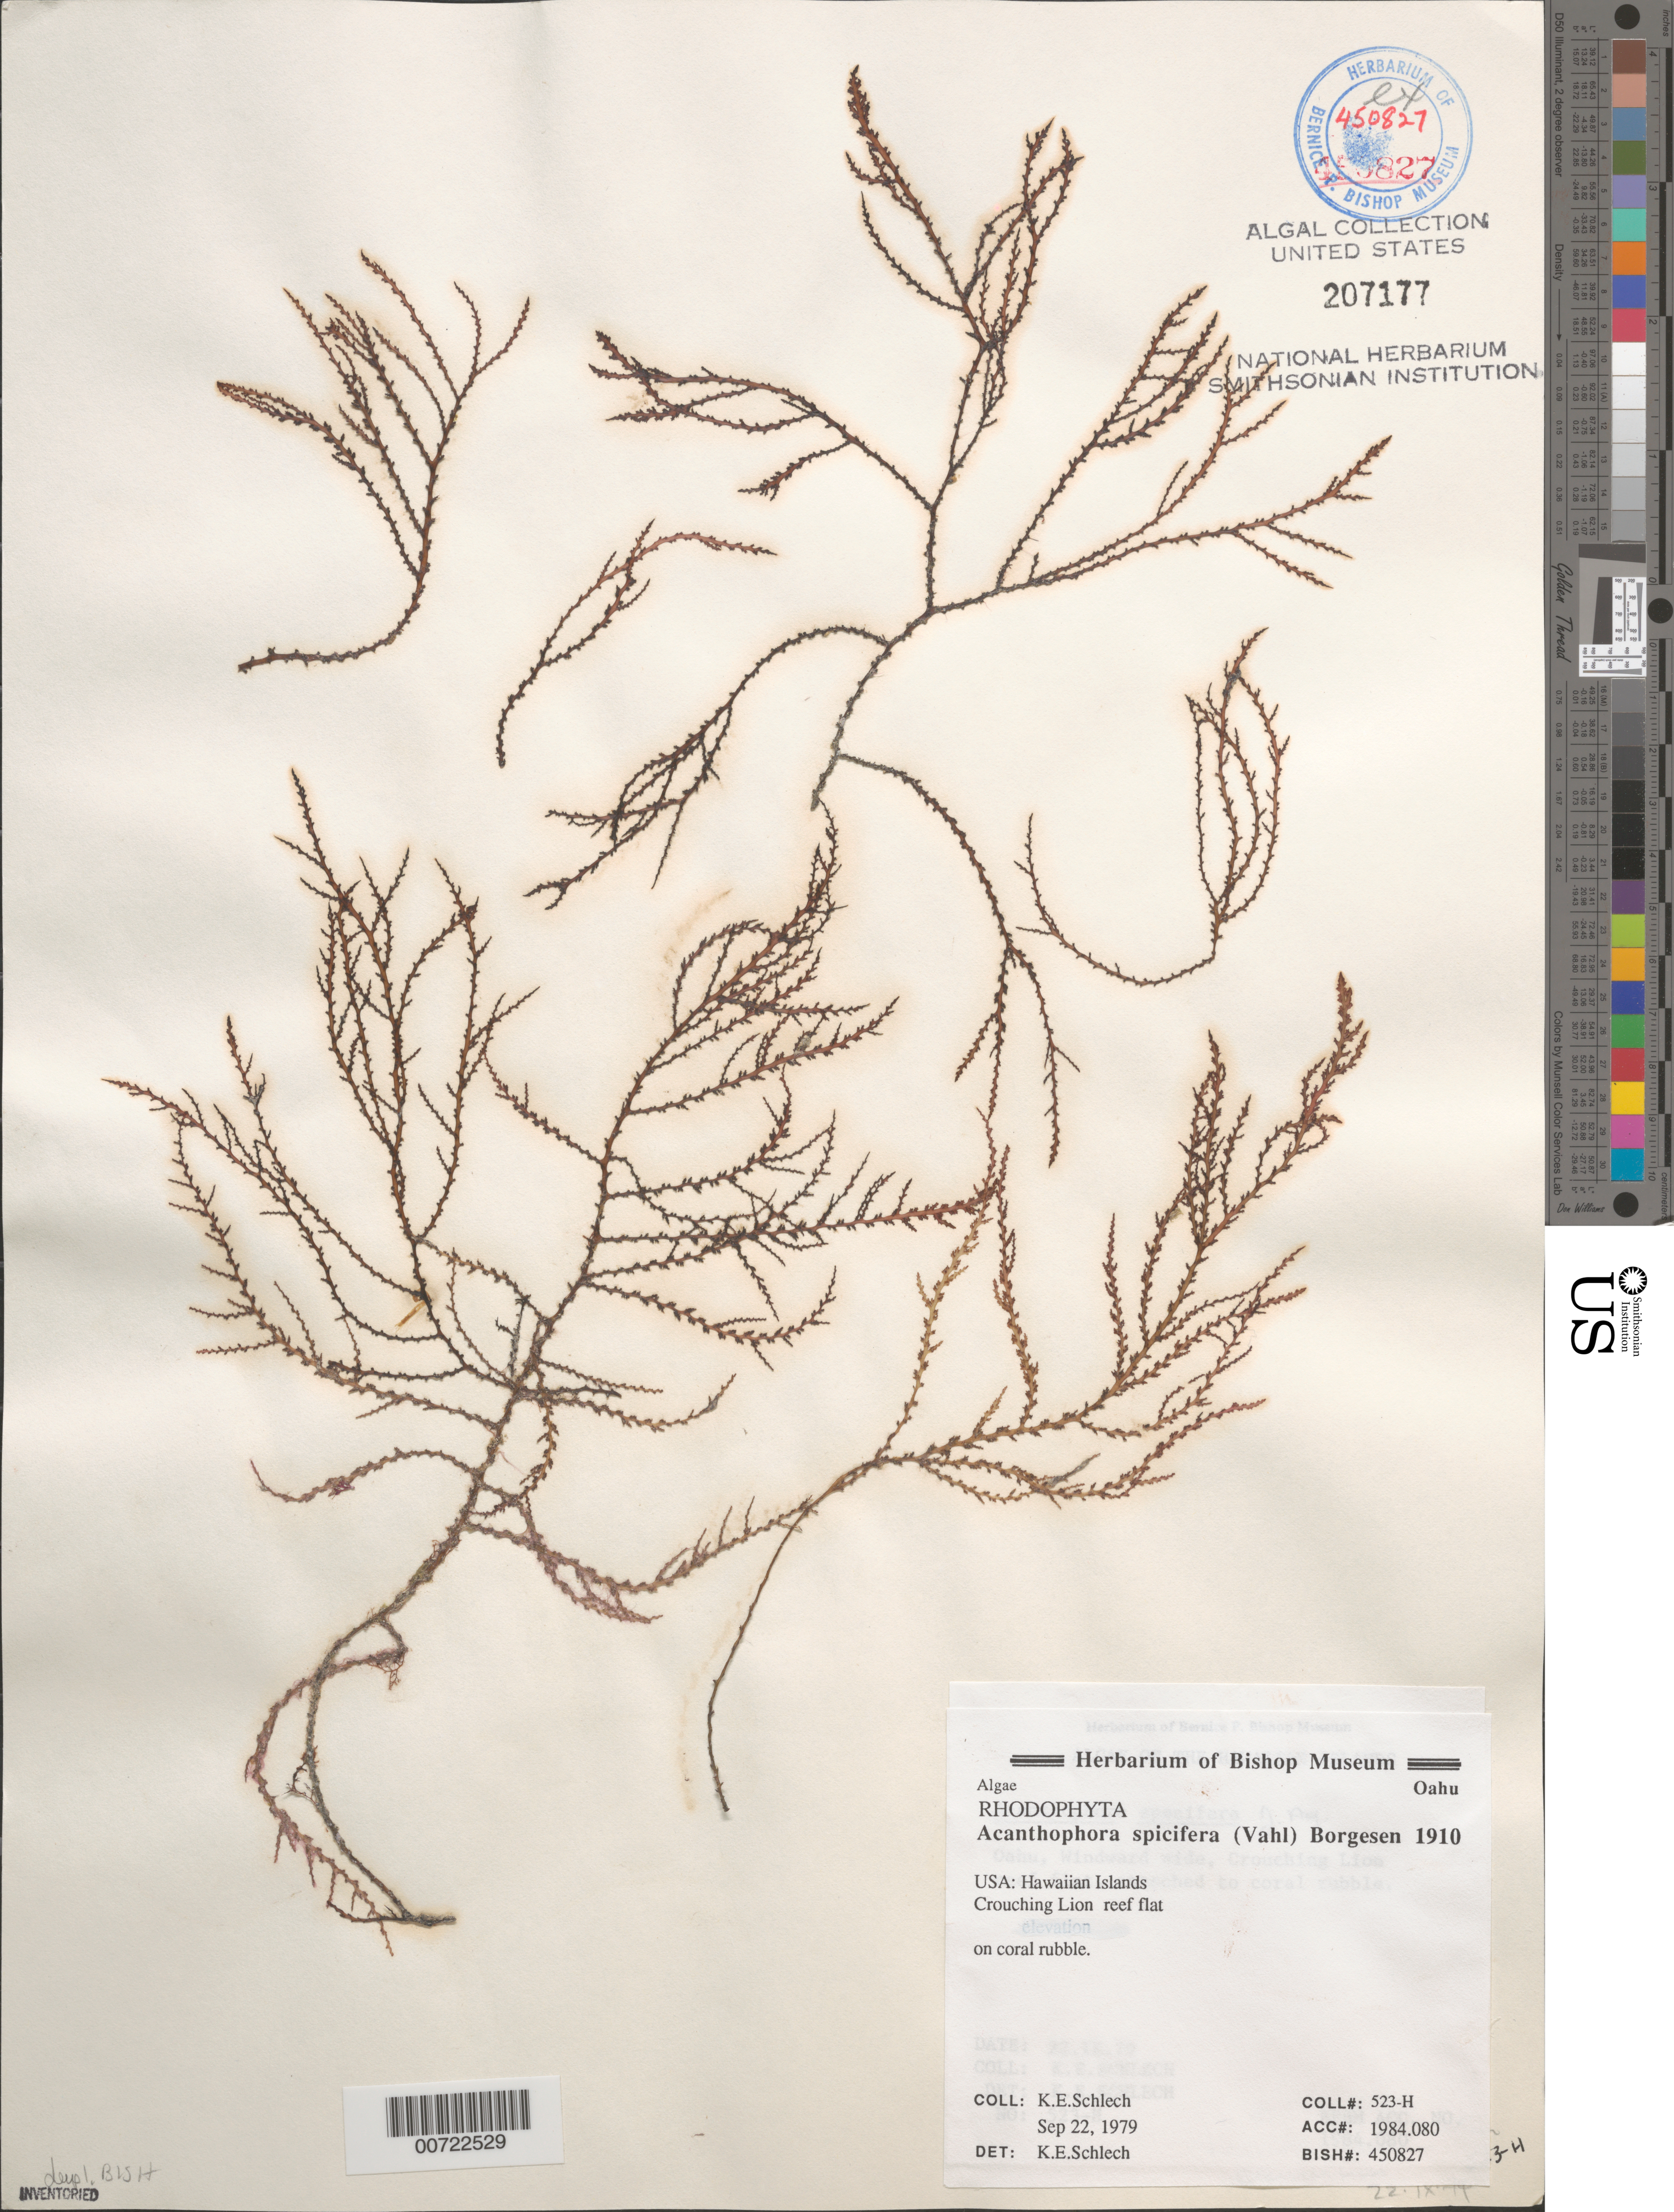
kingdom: Plantae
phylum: Rhodophyta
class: Florideophyceae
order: Ceramiales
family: Rhodomelaceae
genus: Acanthophora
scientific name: Acanthophora spicifera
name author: (Vahl) Børgesen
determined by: Schlech, K. E.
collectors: K. Schlech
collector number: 523-H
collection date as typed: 22 Sep 1979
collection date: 1979-09-22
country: United States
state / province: Hawaii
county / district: Honolulu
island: Oahu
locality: Crouching Lion Reef flat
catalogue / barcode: US 207177